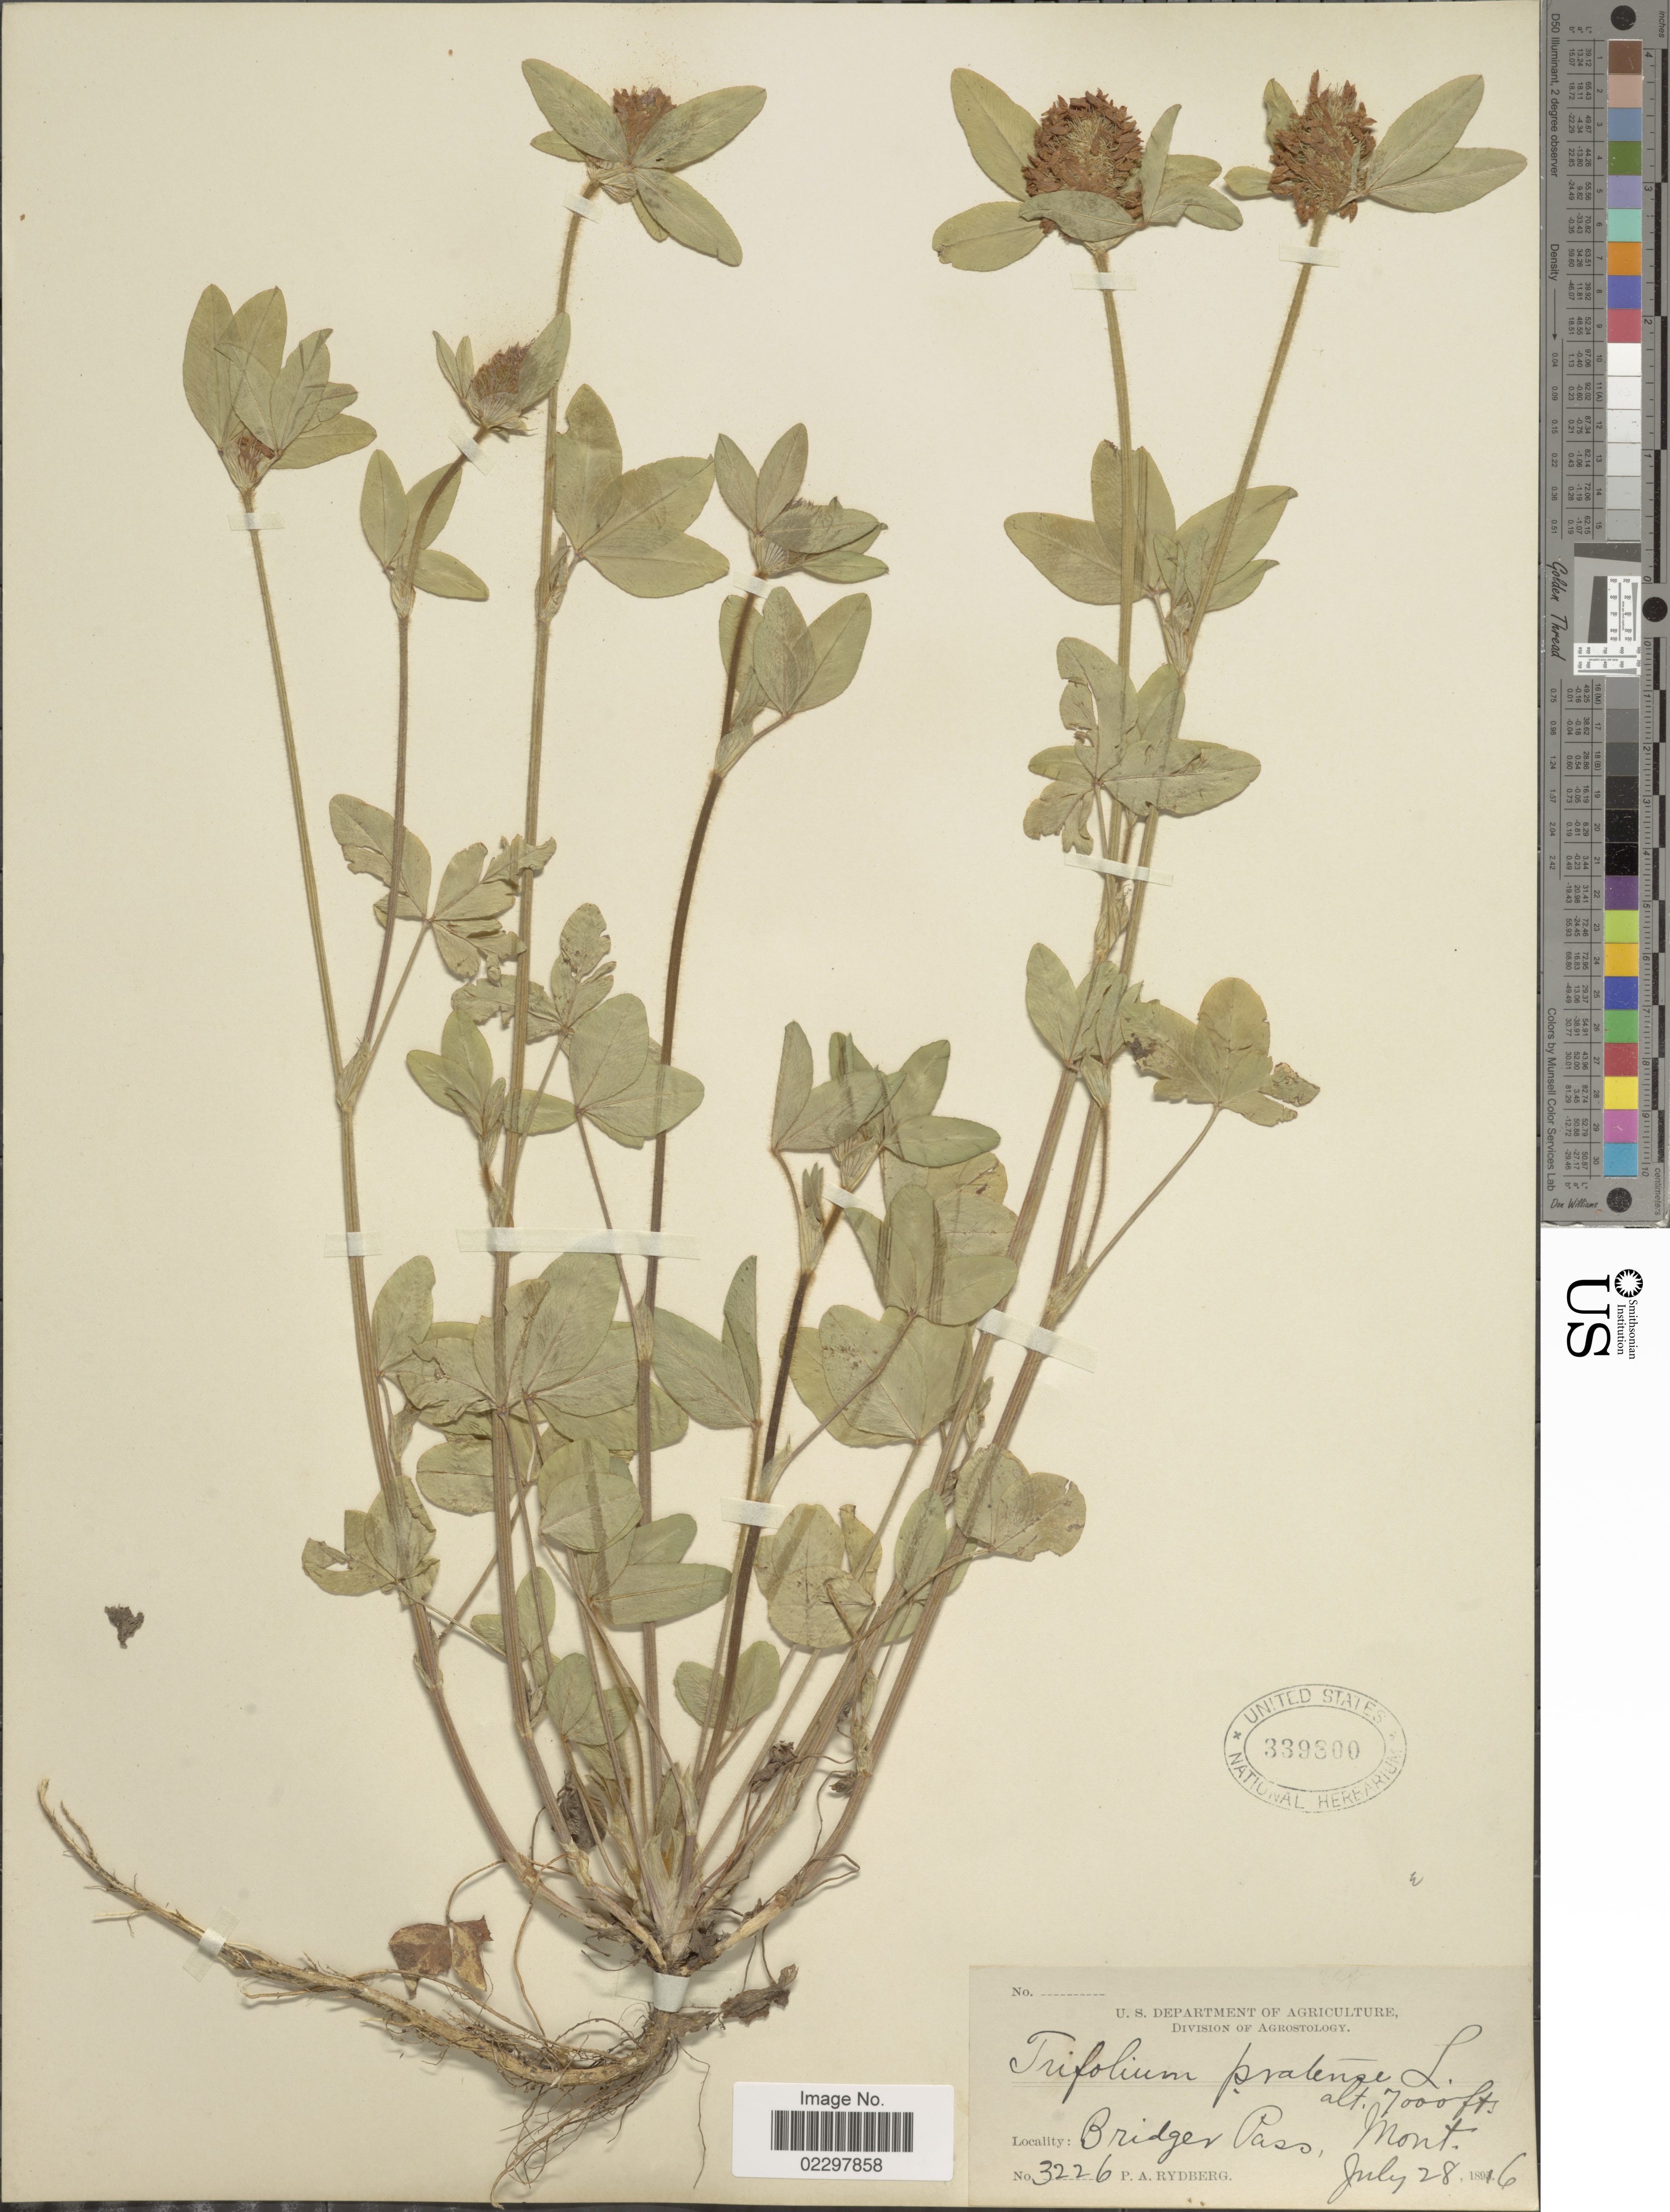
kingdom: Plantae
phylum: Tracheophyta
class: Magnoliopsida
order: Fabales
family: Fabaceae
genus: Trifolium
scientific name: Trifolium pratense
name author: L.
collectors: P. A. Rydberg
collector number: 3226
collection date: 1896-07-28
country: United States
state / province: Montana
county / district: Gallatin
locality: Bridger Pass.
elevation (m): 2134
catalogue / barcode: US 339800